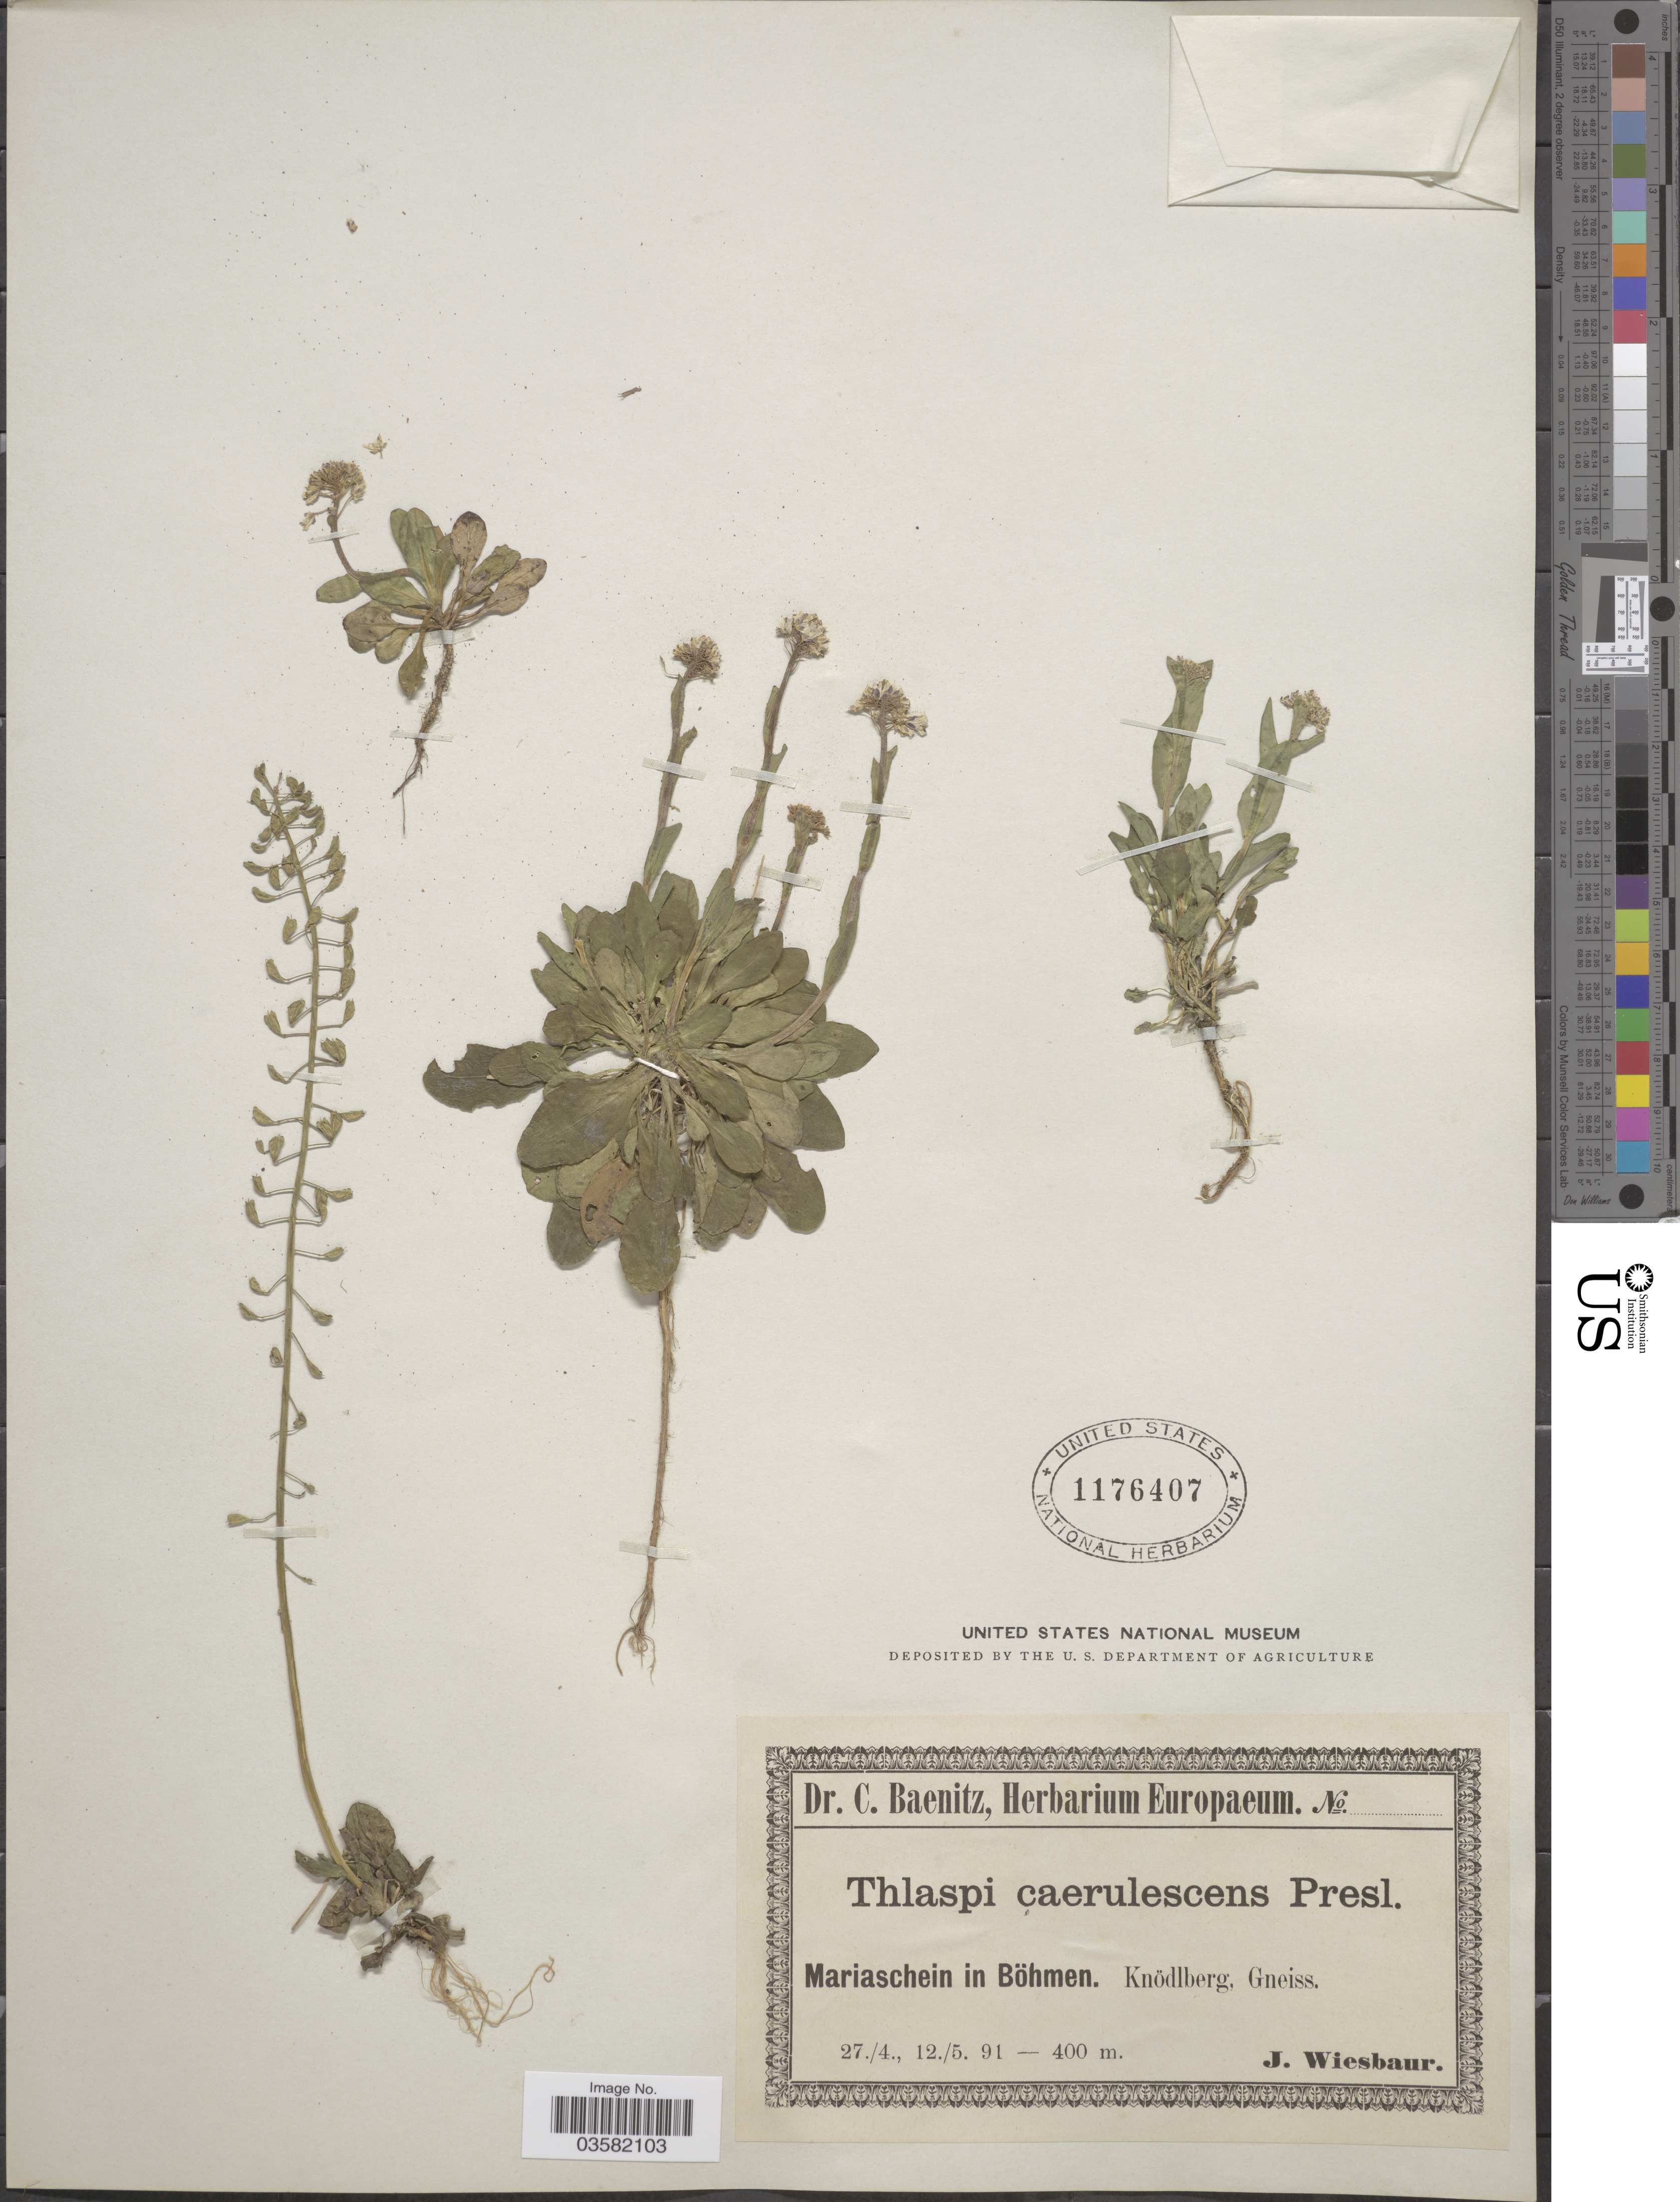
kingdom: Plantae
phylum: Tracheophyta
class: Magnoliopsida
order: Brassicales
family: Brassicaceae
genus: Thlaspi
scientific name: Thlaspi caerulescens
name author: J. Presl & C. Presl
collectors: J. Wiesbaur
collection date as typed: Transcribed d/m/y: 27/4/91 to 12/5/91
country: Czechia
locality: Mariaschein in Böhmen. Knödlberg, Gneiss.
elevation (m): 400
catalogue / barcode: US 1176407